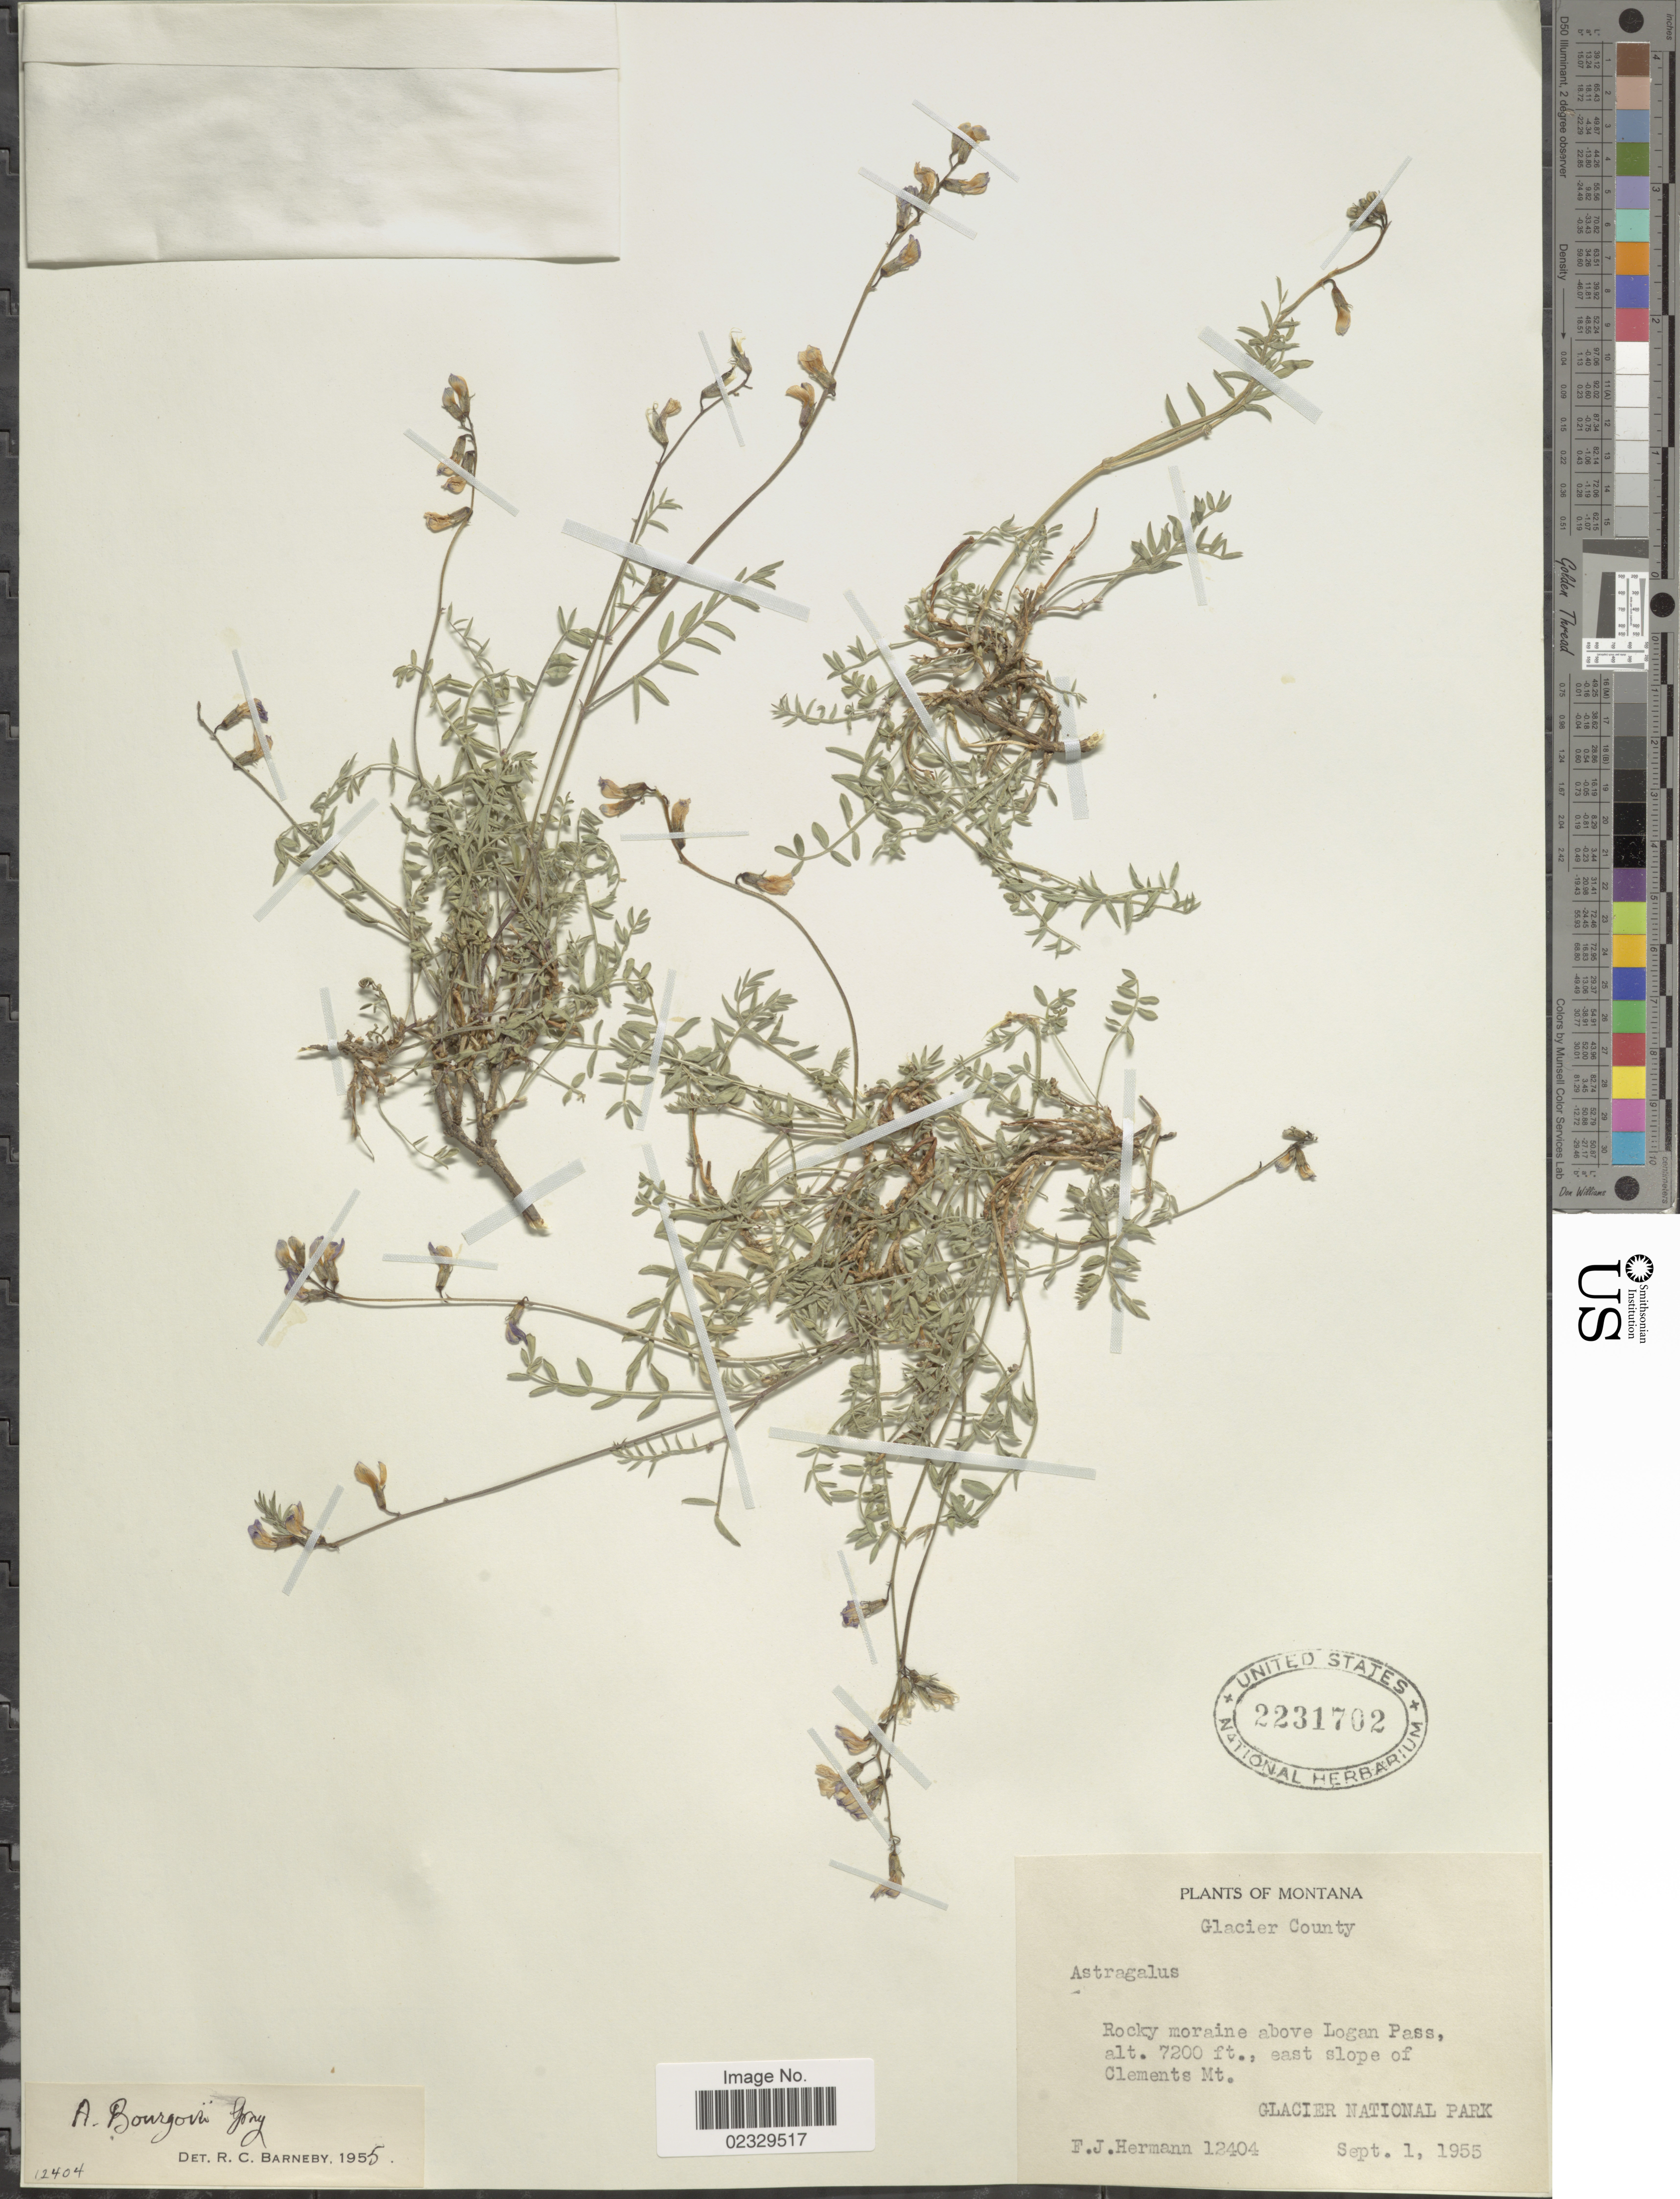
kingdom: Plantae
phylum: Tracheophyta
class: Magnoliopsida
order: Fabales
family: Fabaceae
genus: Astragalus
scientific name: Astragalus bourgovii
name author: A. Gray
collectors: F. J. Hermann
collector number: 12404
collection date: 1955-09-01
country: United States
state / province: Montana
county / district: Glacier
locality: above Logan Pass, east slope of Clements Mt. Glacier National Park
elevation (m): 2195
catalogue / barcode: US 2231702